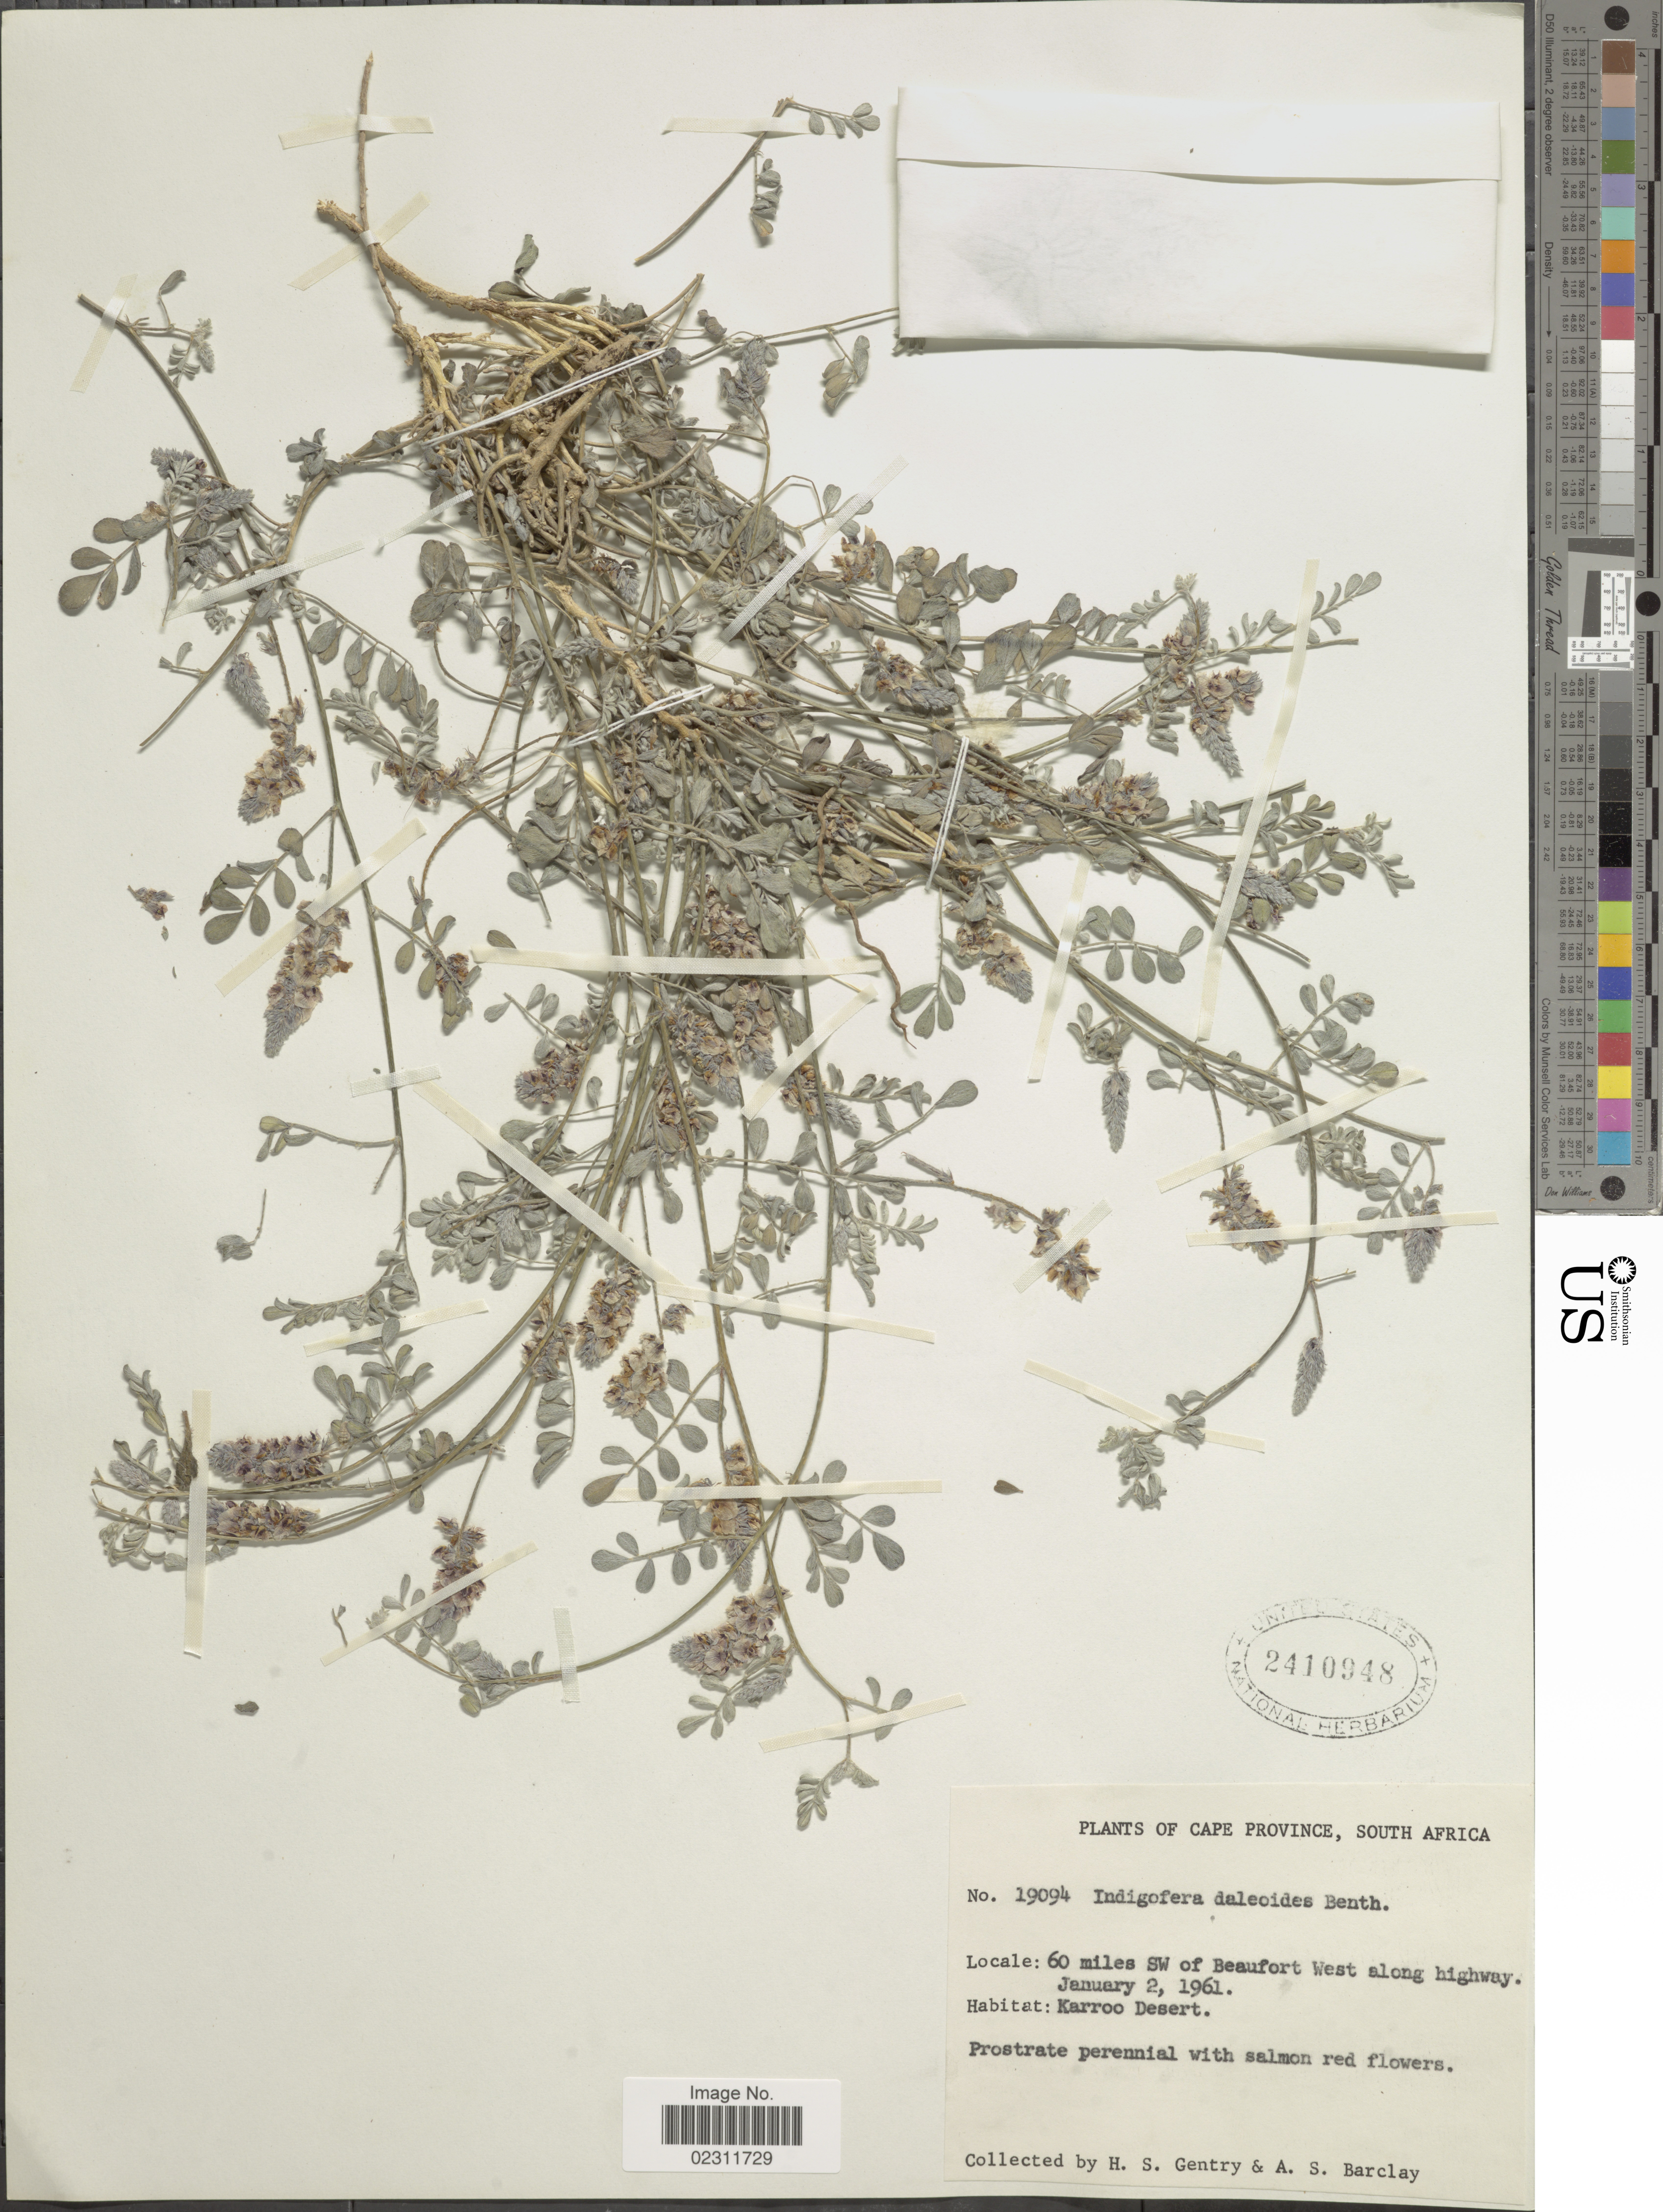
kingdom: Plantae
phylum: Tracheophyta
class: Magnoliopsida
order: Fabales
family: Fabaceae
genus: Indigofera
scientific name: Indigofera daleoides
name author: Harv.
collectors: H. S. Gentry & A. S. Barclay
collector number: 19094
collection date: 1961-01-02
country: South Africa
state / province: Western Cape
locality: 60 miles SW of Beaufort West along highway, Karroo Desert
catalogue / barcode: US 2410948